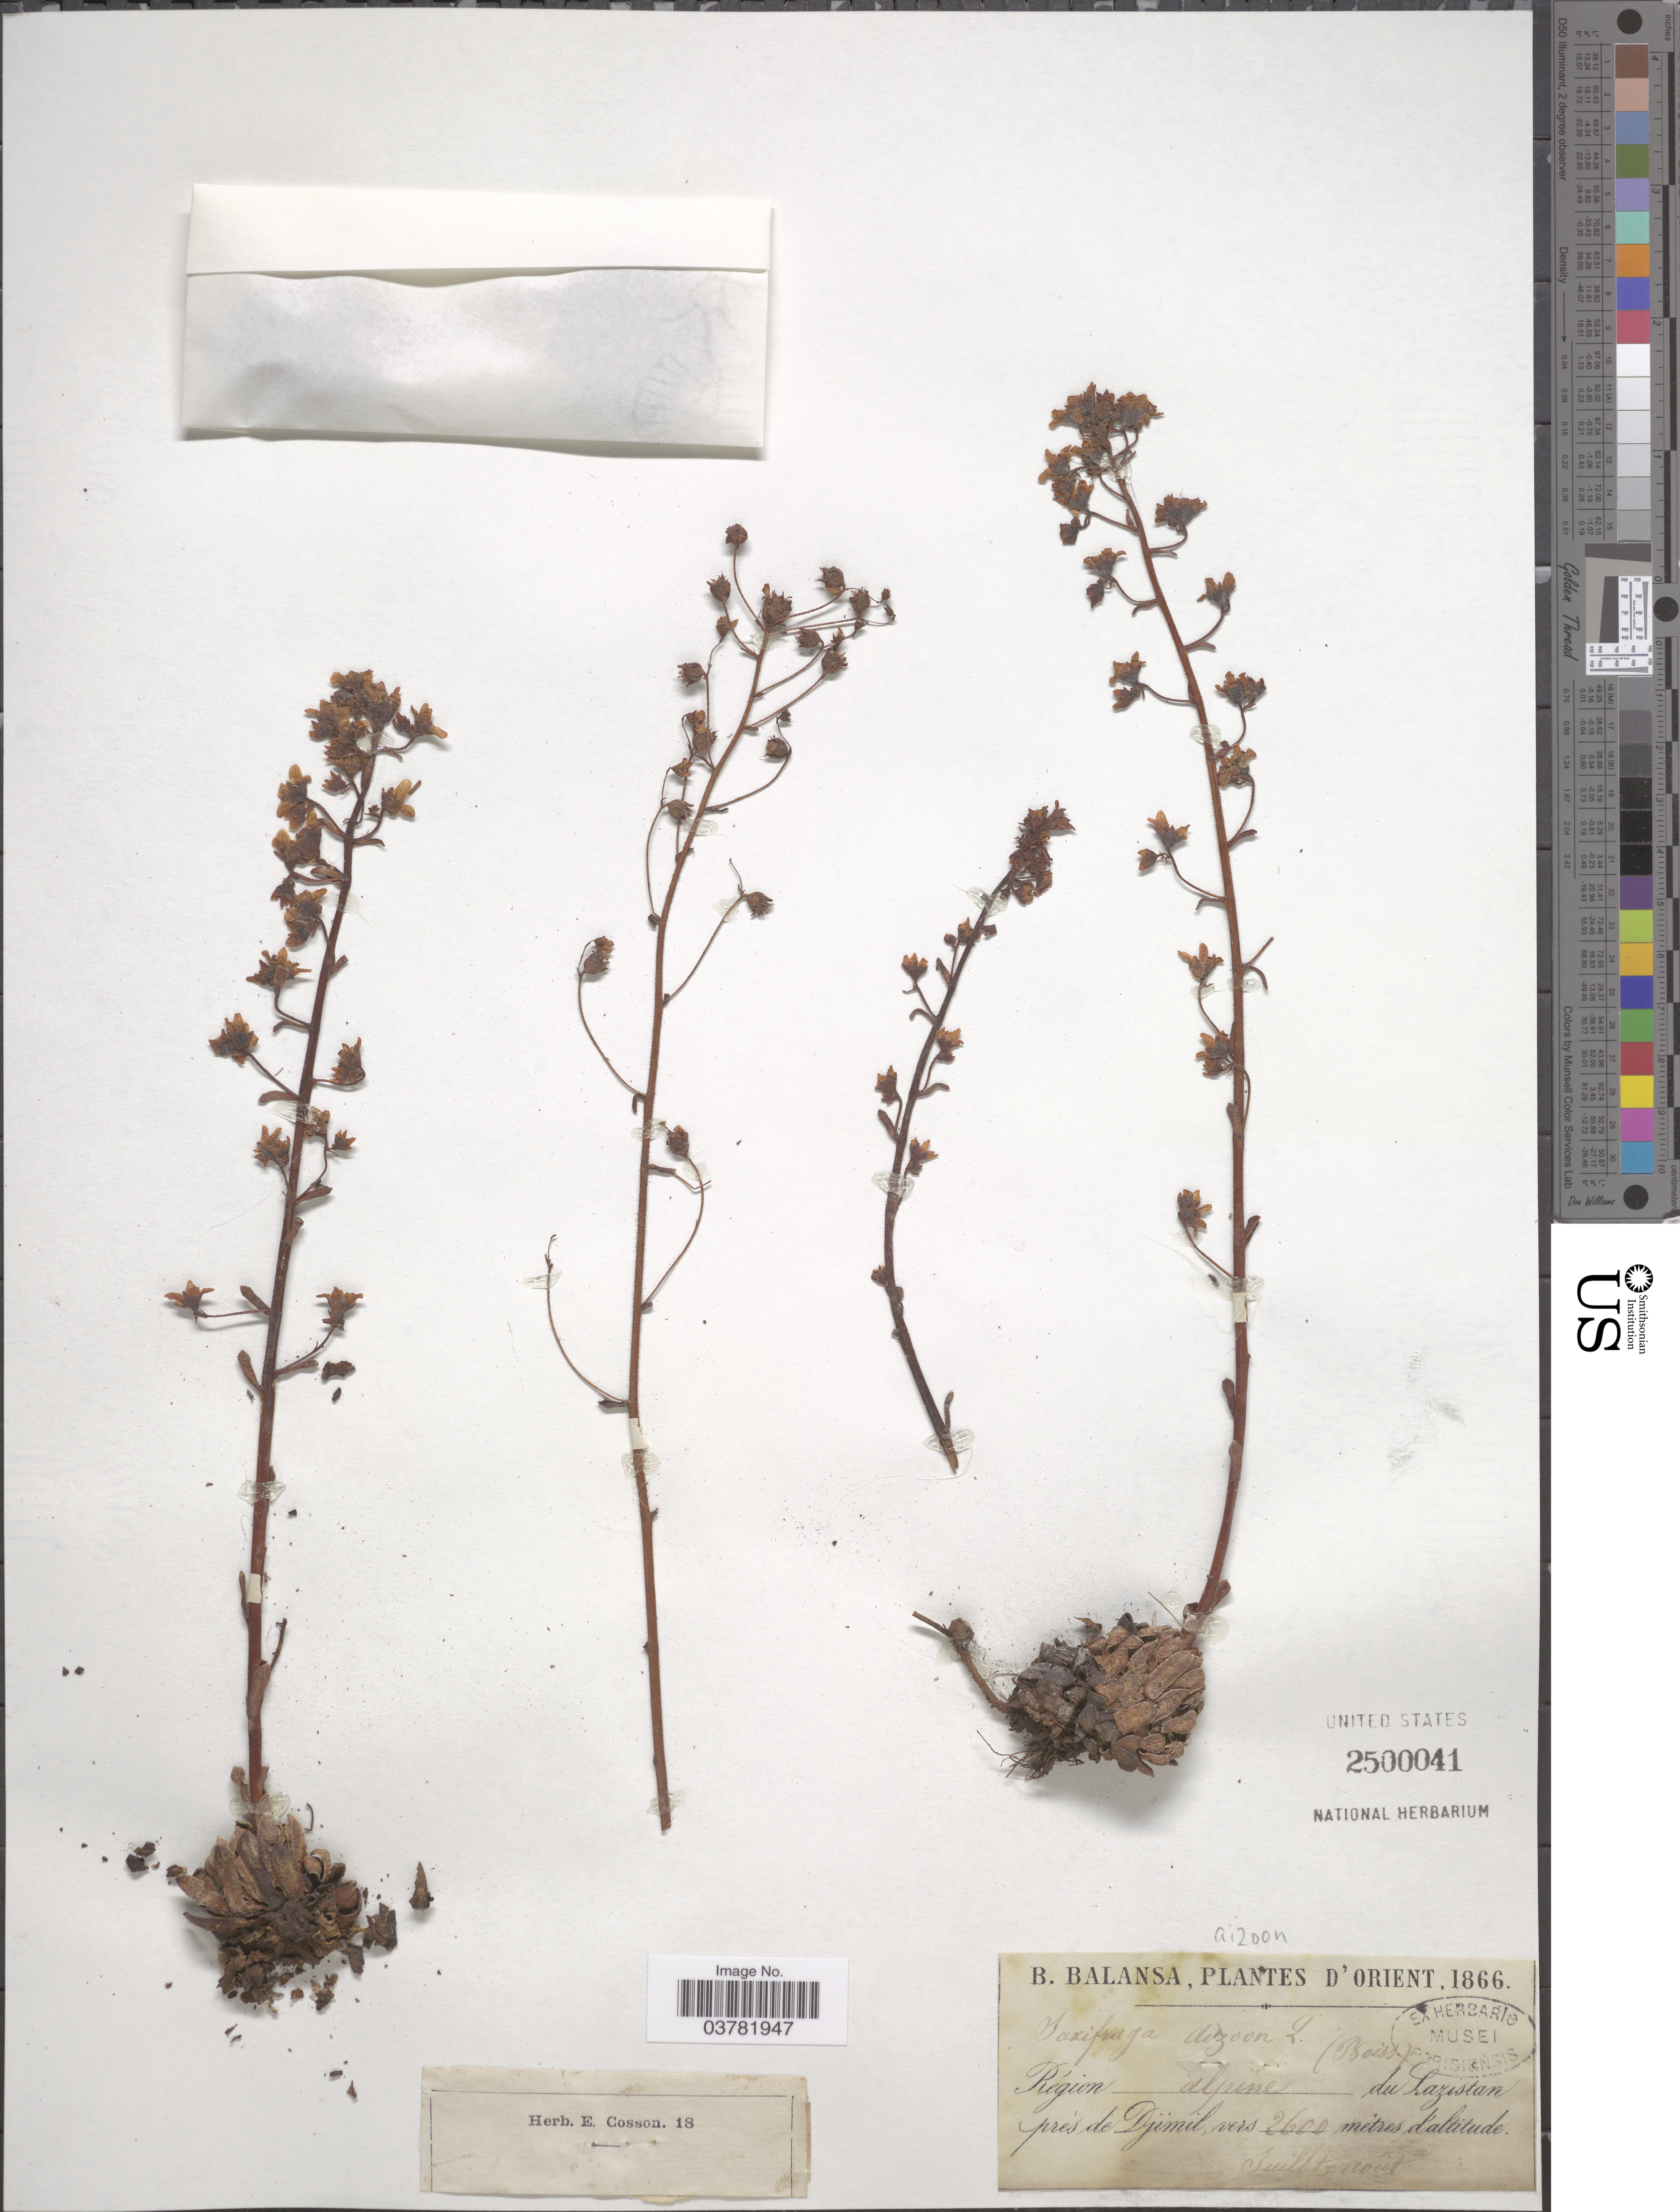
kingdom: Plantae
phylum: Tracheophyta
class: Magnoliopsida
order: Saxifragales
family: Saxifragaceae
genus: Saxifraga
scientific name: Saxifraga aizoides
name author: L.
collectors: B. Balansa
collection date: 1866-07/1866-08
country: Turkey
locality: D'Orient. Région alpine du Lazistan près de Djimil.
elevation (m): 2600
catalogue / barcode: US 2500041